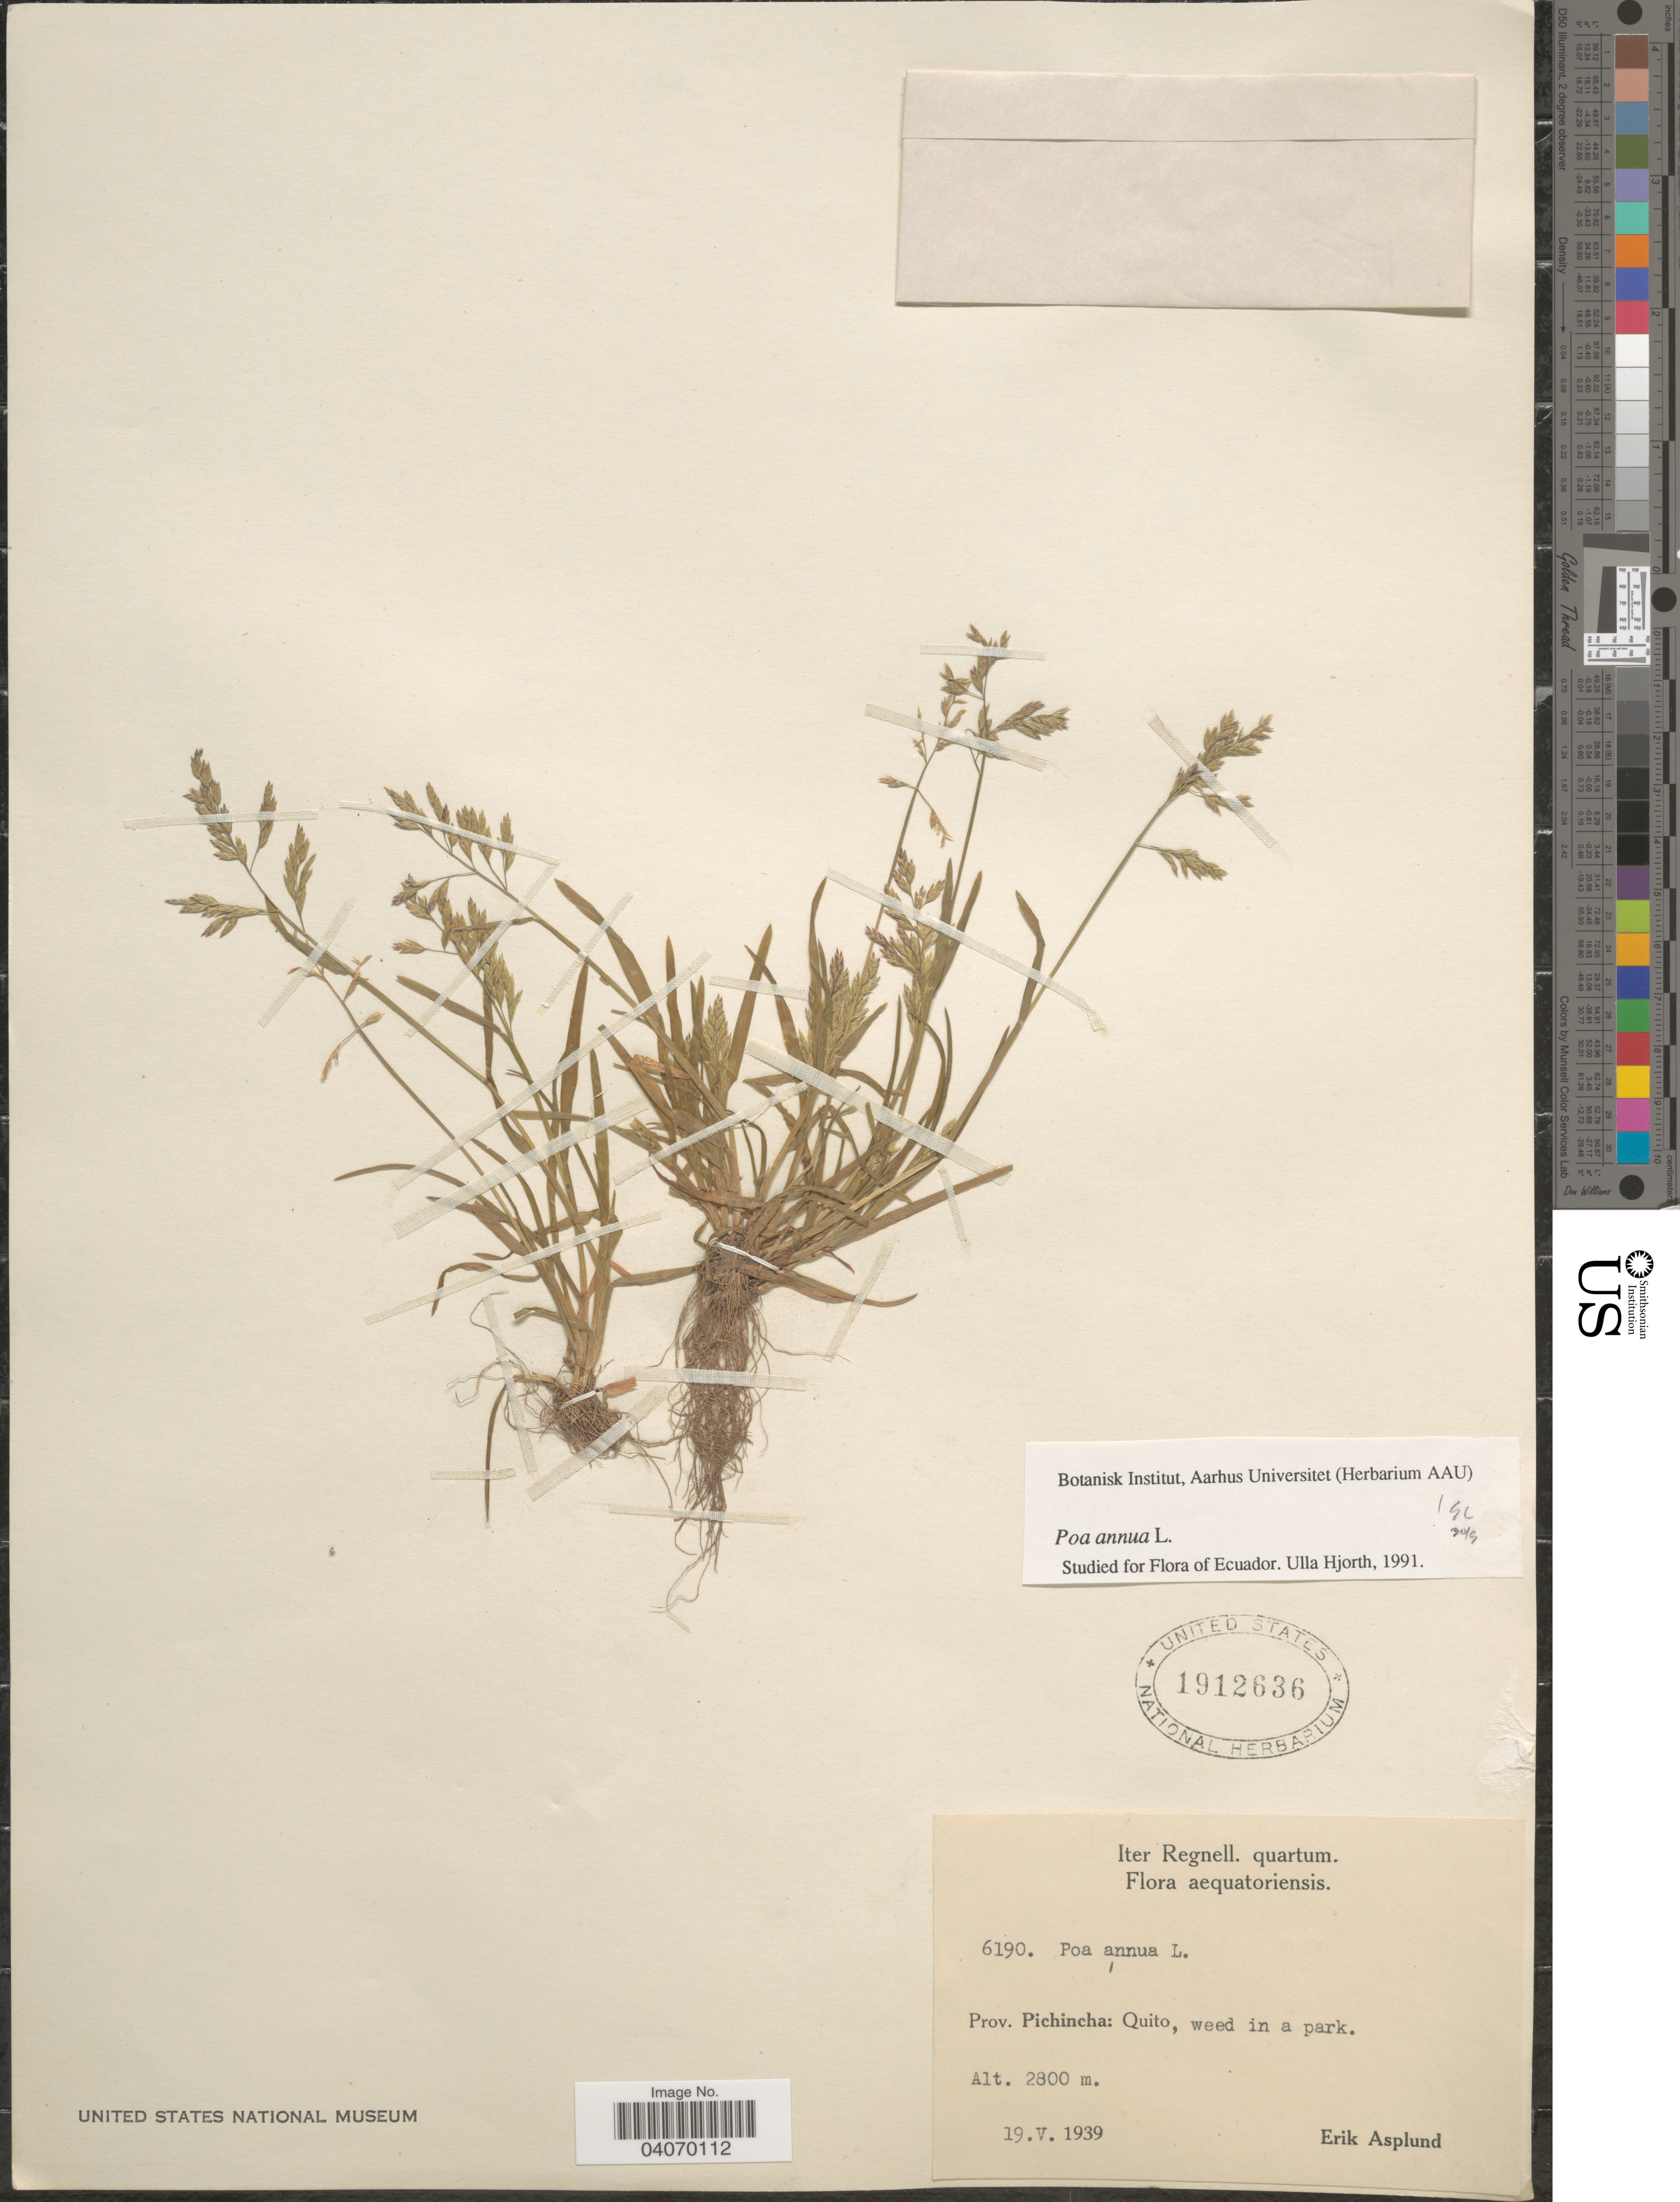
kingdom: Plantae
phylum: Tracheophyta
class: Liliopsida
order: Poales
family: Poaceae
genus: Poa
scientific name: Poa annua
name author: L.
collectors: E. Asplund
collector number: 6190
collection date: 1939-05-19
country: Ecuador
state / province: Pichincha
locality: Iter Regnell. quartum. Quito, weed in a park.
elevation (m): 2800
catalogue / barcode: US 1912636